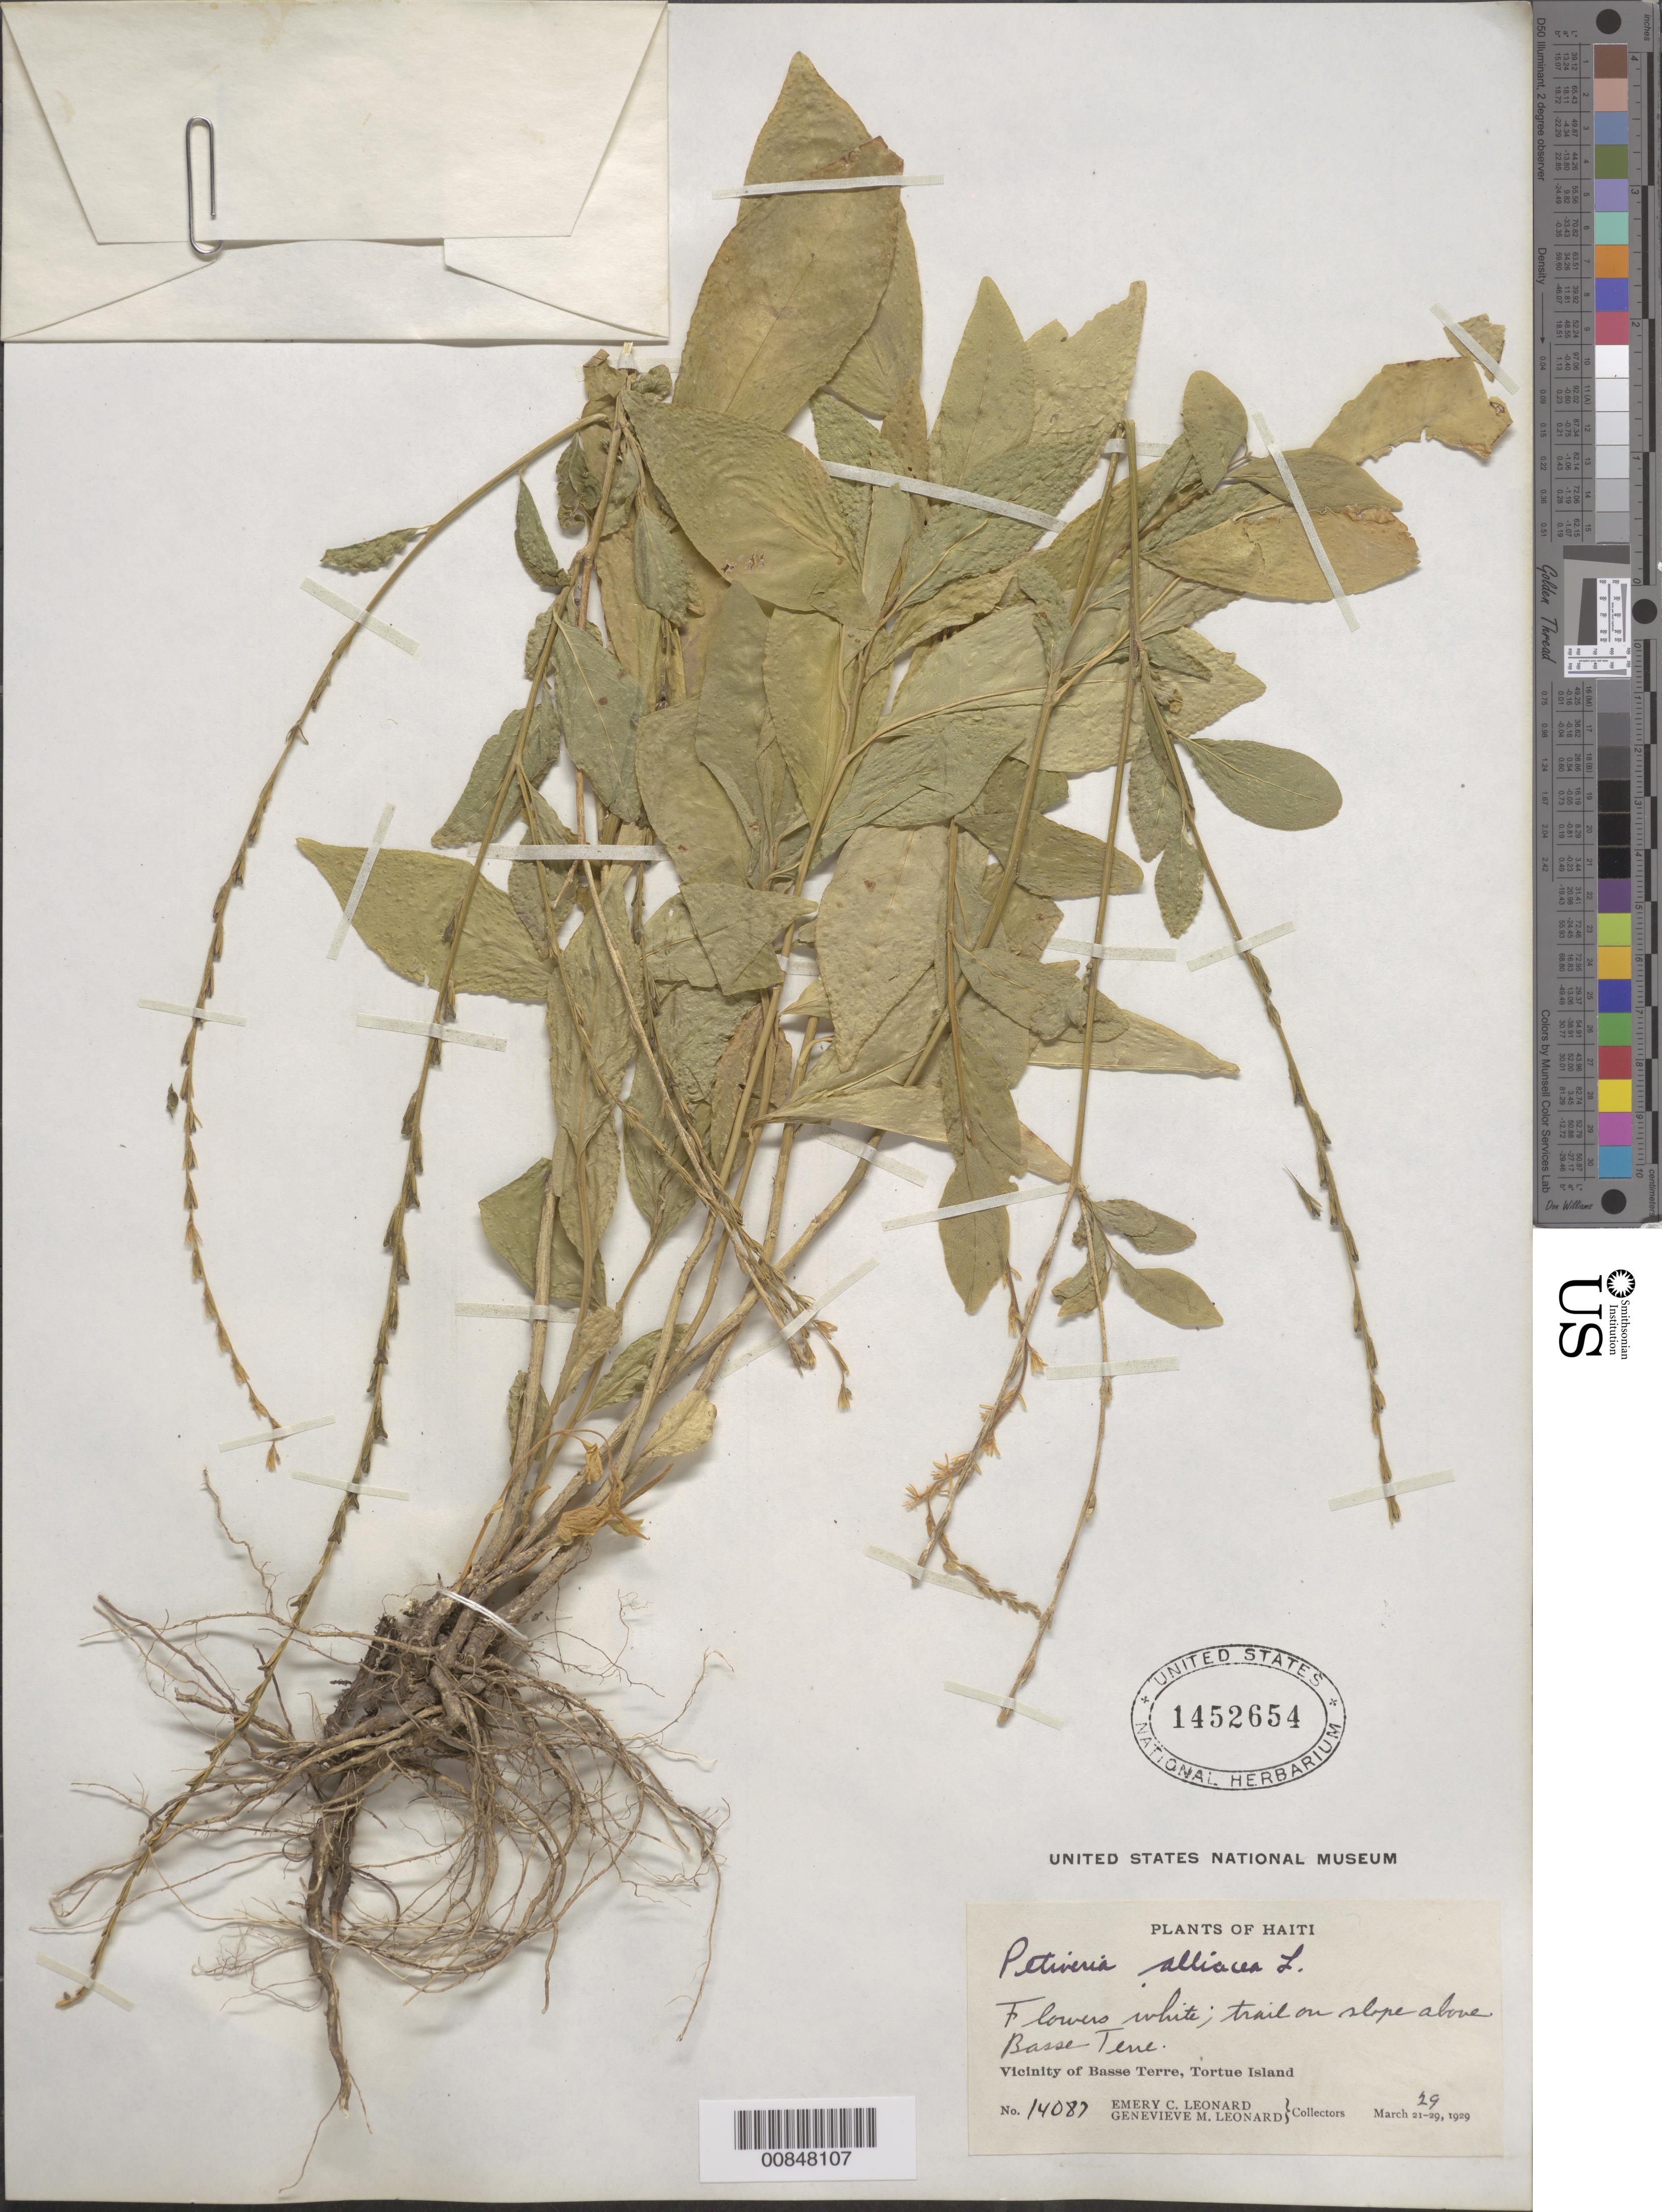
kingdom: Plantae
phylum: Tracheophyta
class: Magnoliopsida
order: Caryophyllales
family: Phytolaccaceae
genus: Petiveria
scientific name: Petiveria alliacea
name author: L.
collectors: E. C. Leonard & G. M. Leonard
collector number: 14087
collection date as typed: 29 Mar 1929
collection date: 1929-03-29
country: Haiti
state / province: Nord-Óuest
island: Île de la Tortue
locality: Vicinity of Basse Terre, Tortue Island. Trail on slope above Basse Terre.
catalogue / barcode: US 1452654